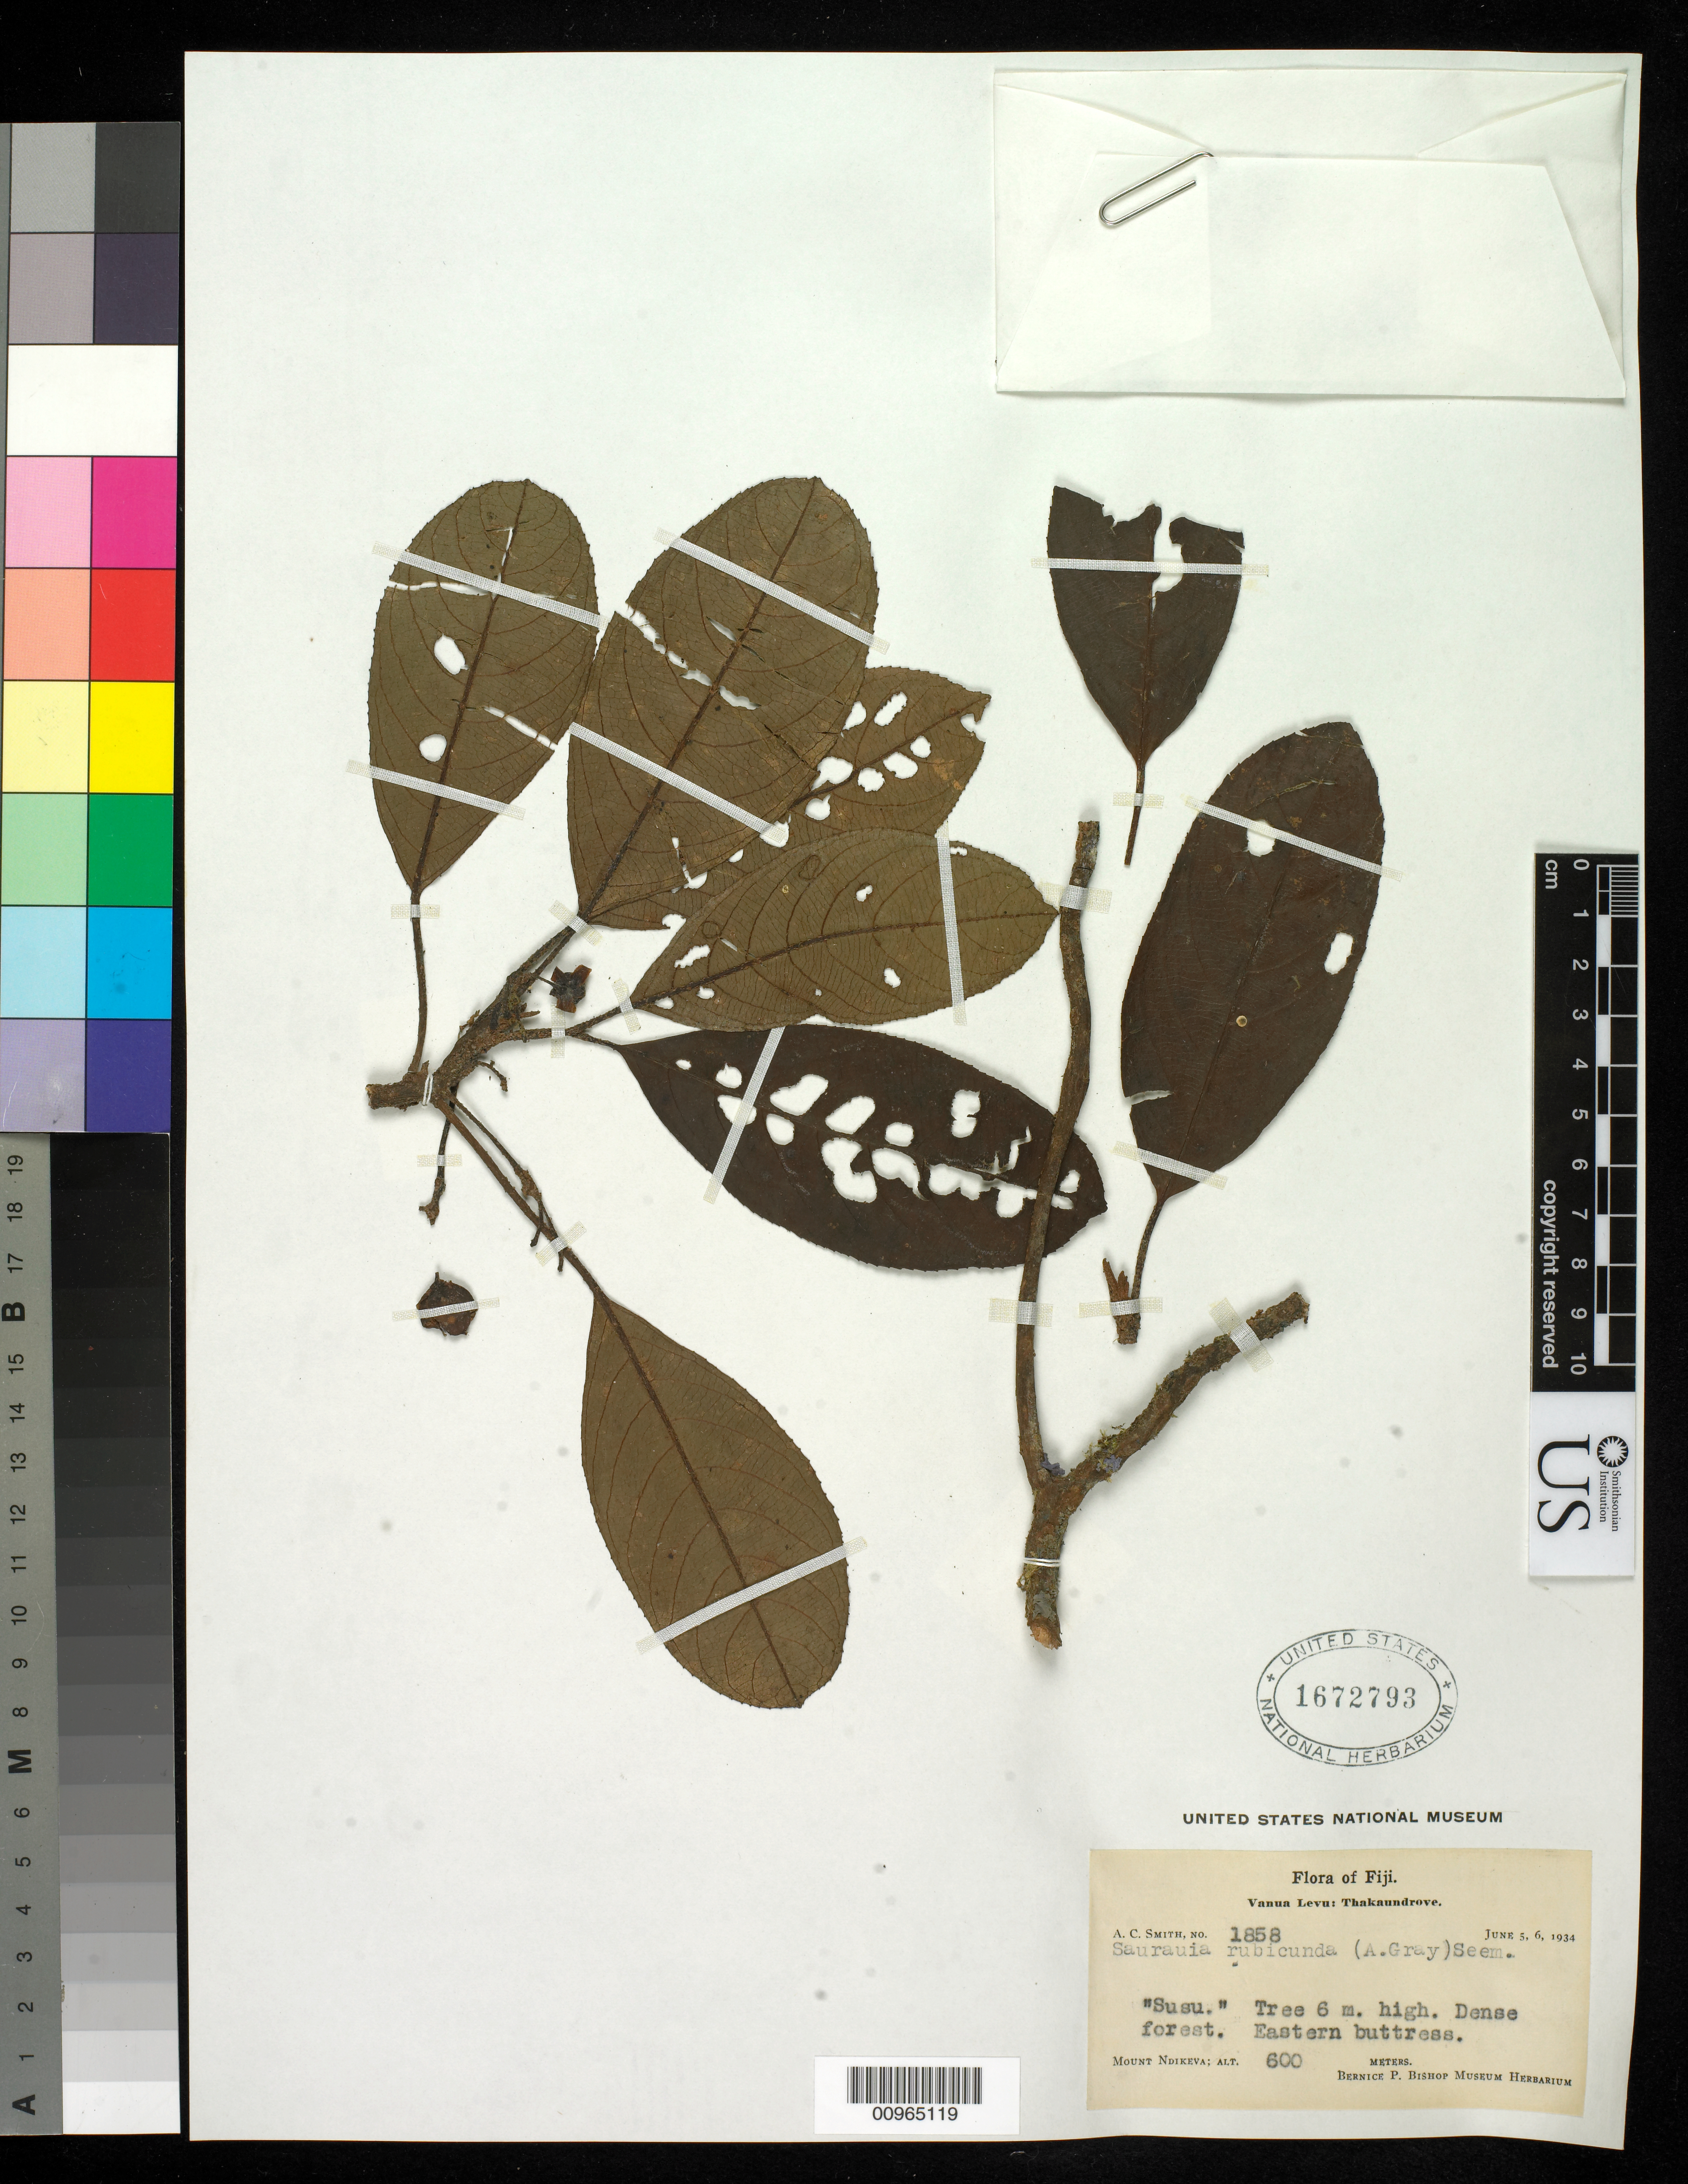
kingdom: Plantae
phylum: Tracheophyta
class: Magnoliopsida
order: Ericales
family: Actinidiaceae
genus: Saurauia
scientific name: Saurauia rubicunda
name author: Seem.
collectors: C. A. Smith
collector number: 1858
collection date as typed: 05 Jun 1934 and 06 Jul 1934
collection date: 1934-06-05,1934-07-06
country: Fiji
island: Vanua Levu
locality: Mount Ndikeva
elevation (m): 600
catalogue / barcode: US 1672793